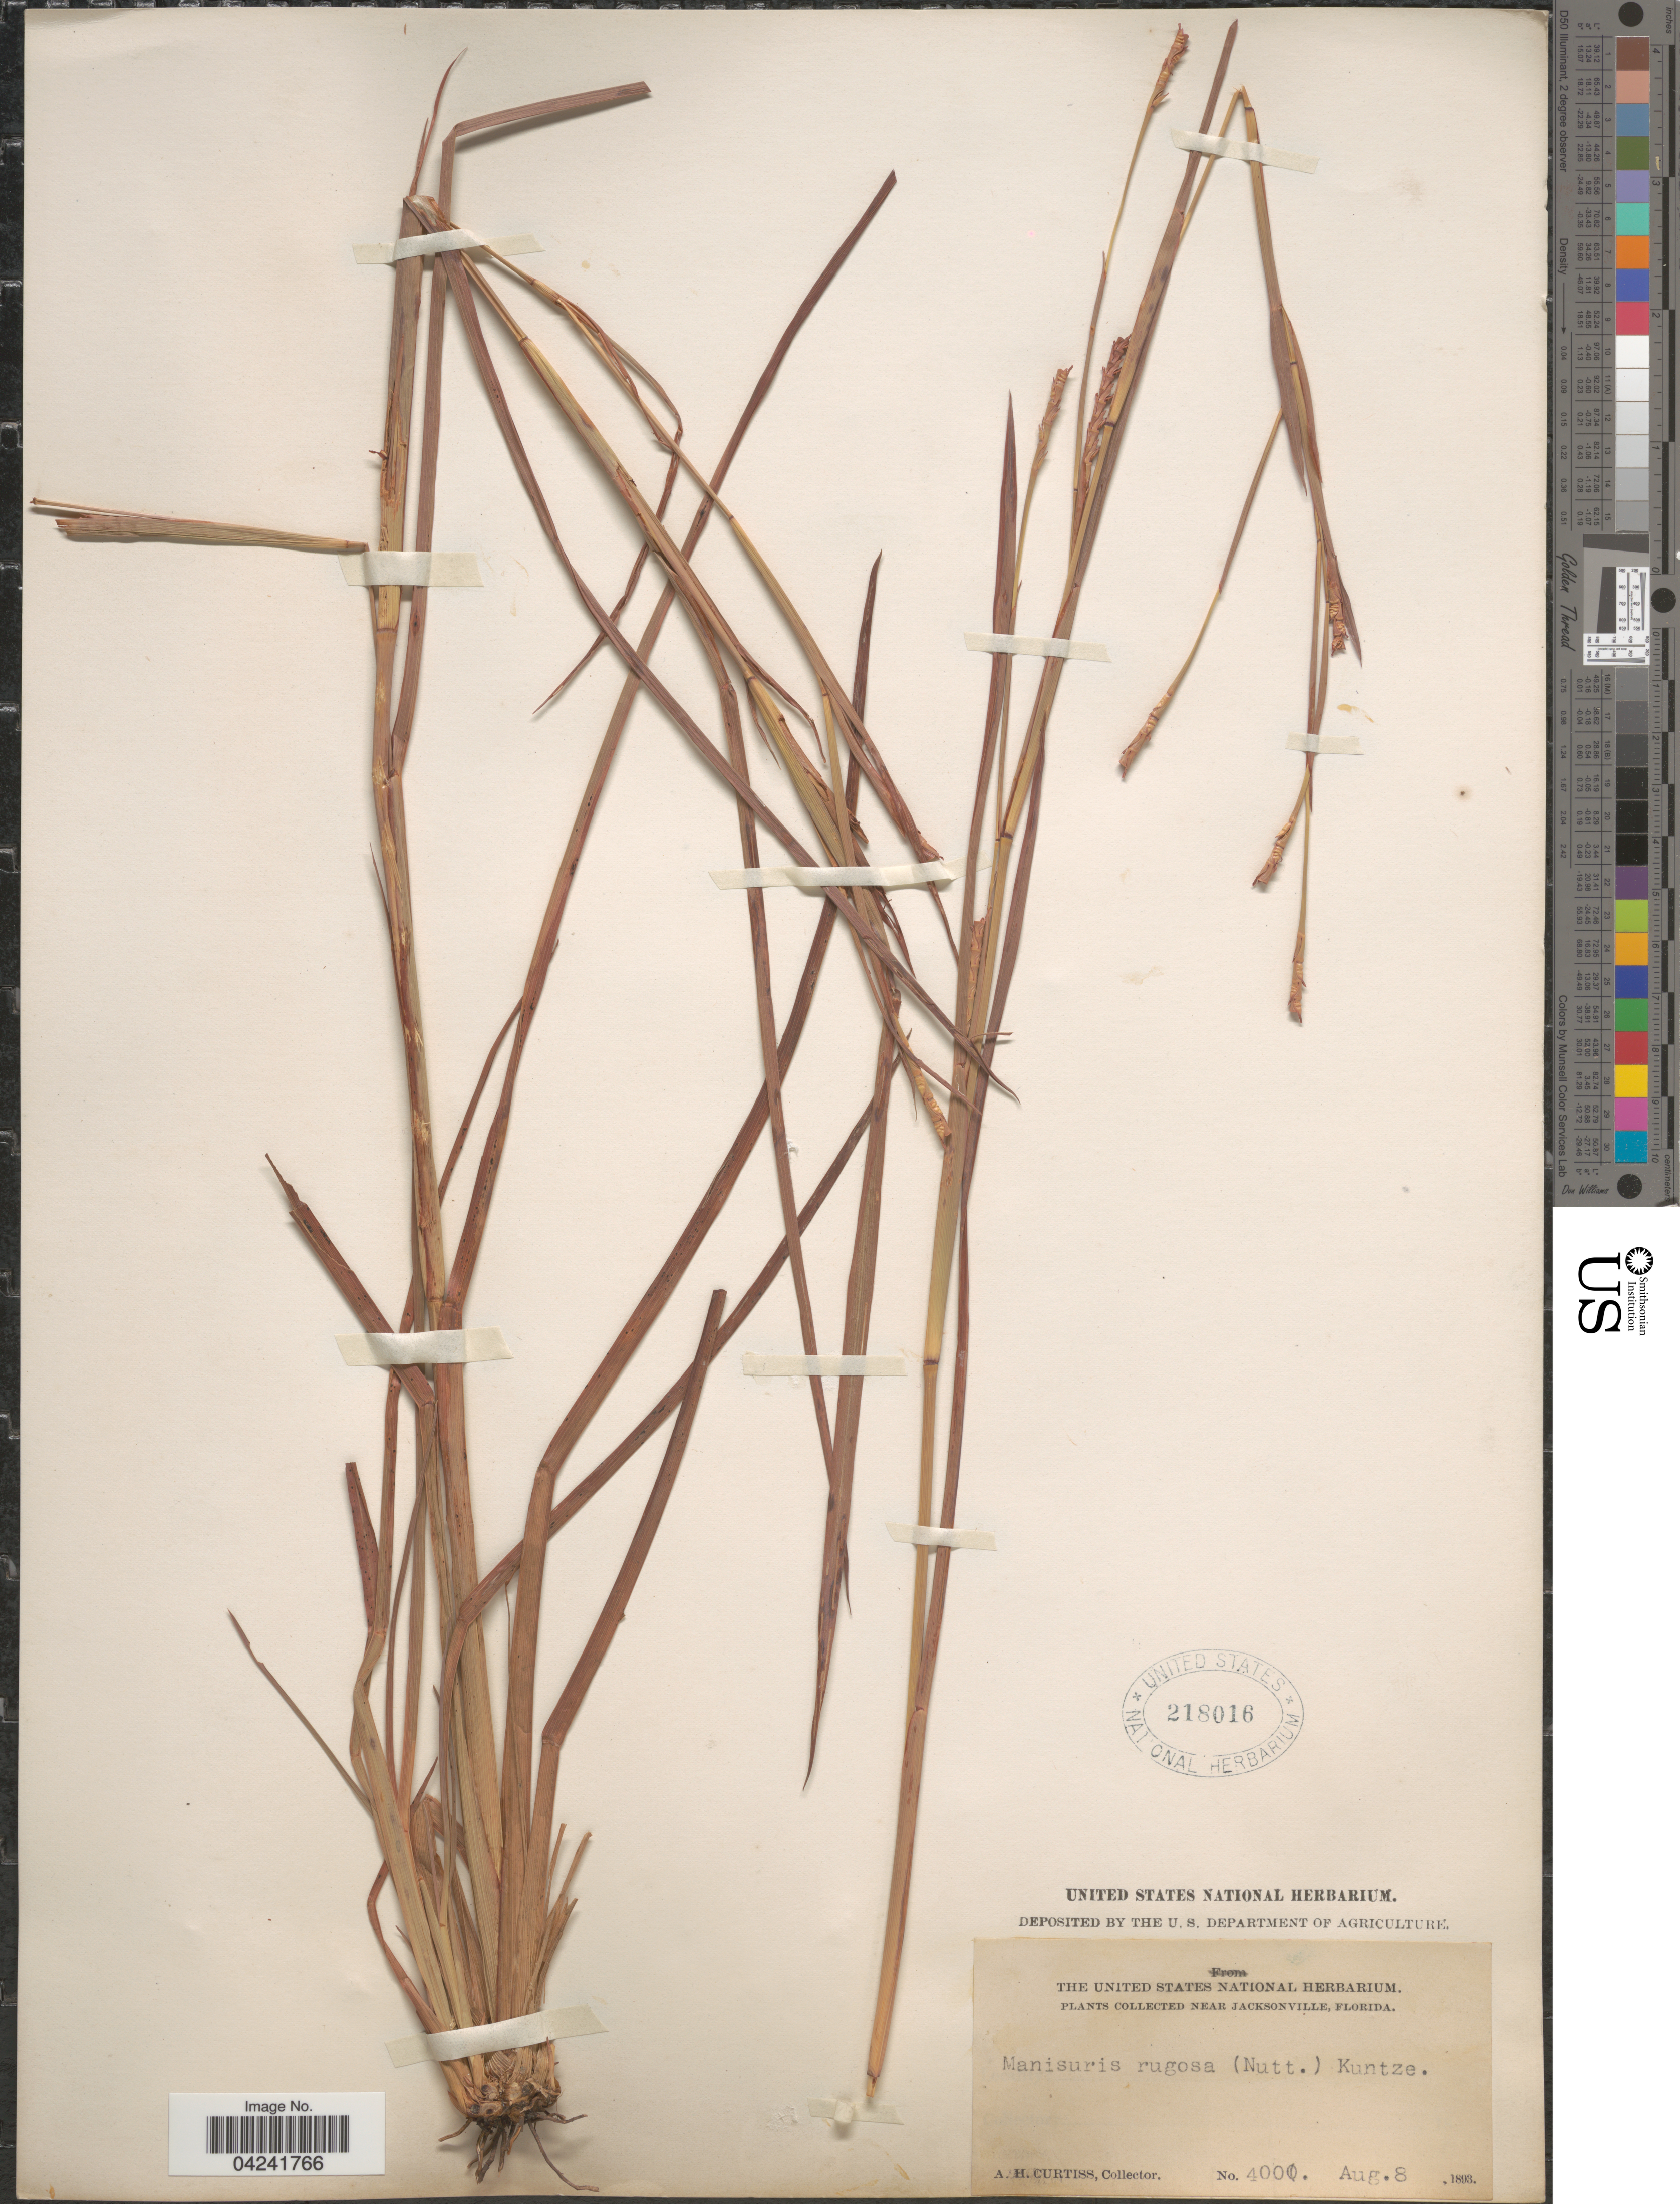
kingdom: Plantae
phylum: Tracheophyta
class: Liliopsida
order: Poales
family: Poaceae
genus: Mnesithea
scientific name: Mnesithea rugosa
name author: (Nutt.) de Koning & Sosef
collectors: A. H. Curtiss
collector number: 4000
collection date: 1893-08-08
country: United States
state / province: Florida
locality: Near Jacksonville.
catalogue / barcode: US 218016